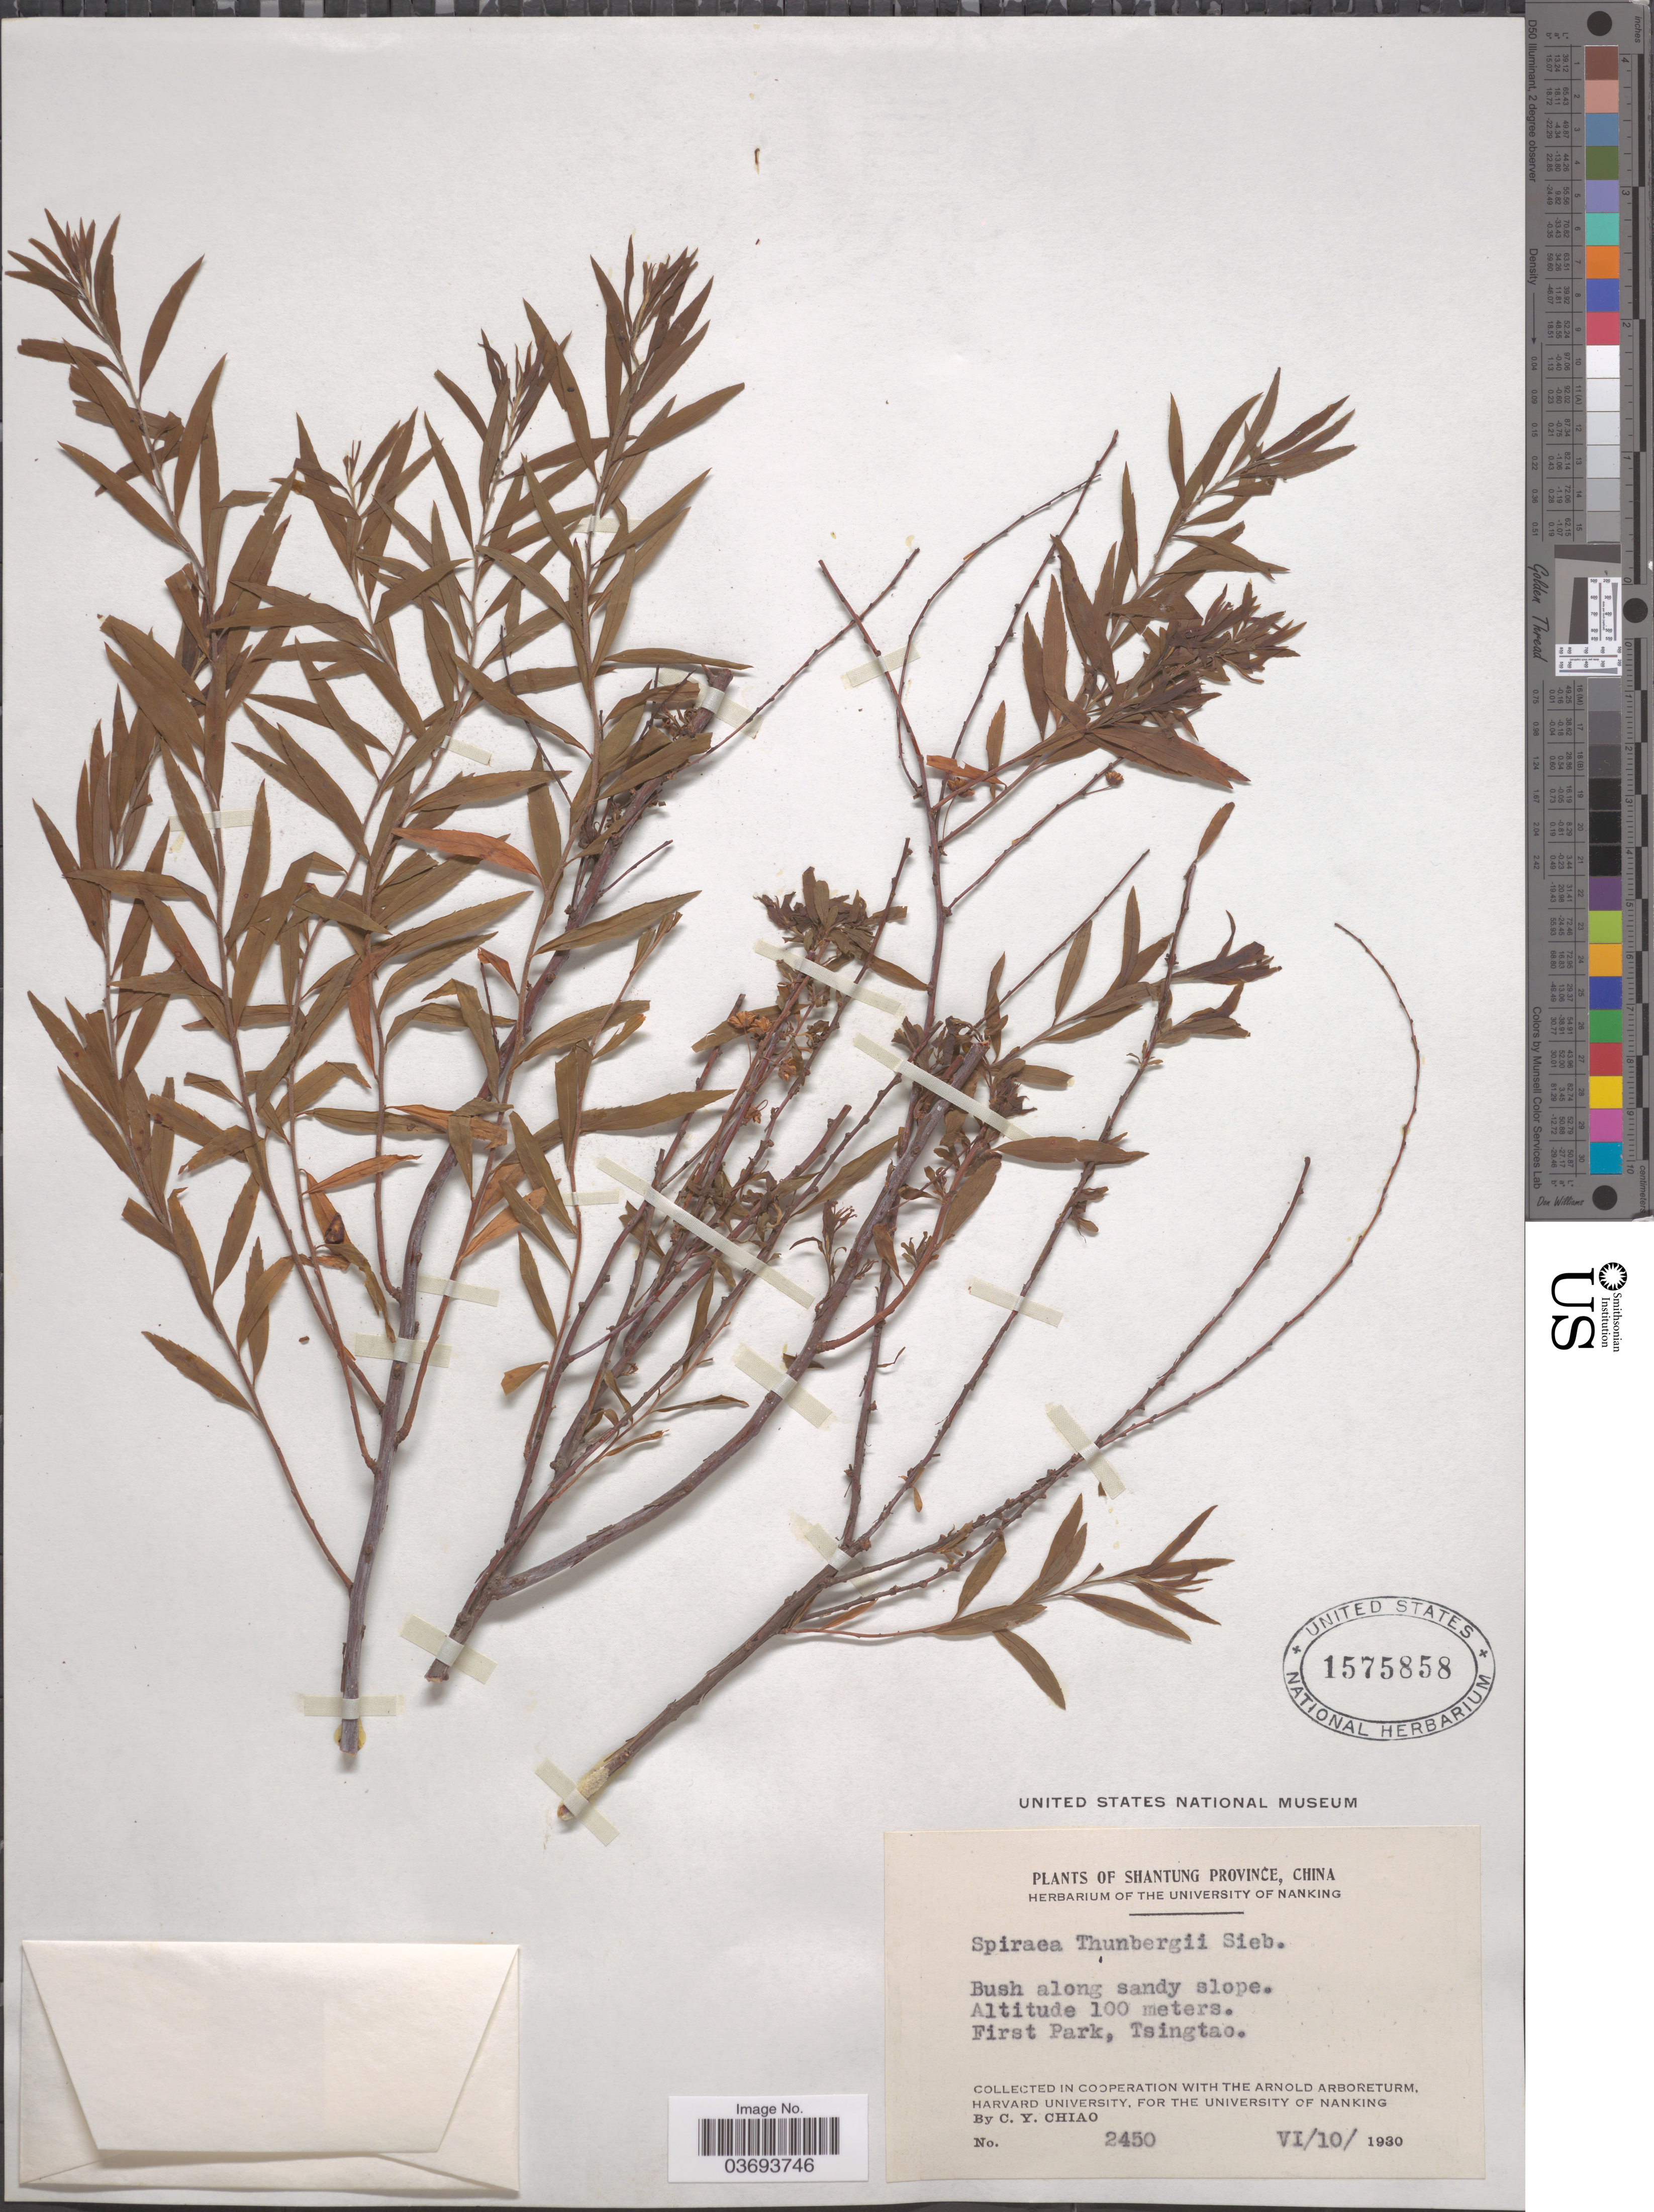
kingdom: Plantae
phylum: Tracheophyta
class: Magnoliopsida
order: Rosales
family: Rosaceae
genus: Spiraea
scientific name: Spiraea thunbergii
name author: Siebert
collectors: C. Y. Chiao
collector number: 2450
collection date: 1930-06-10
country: China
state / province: Shandong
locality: Shantung Province. Bush along sandy slope, First Park, Tsingtao.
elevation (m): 100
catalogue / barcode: US 1575858